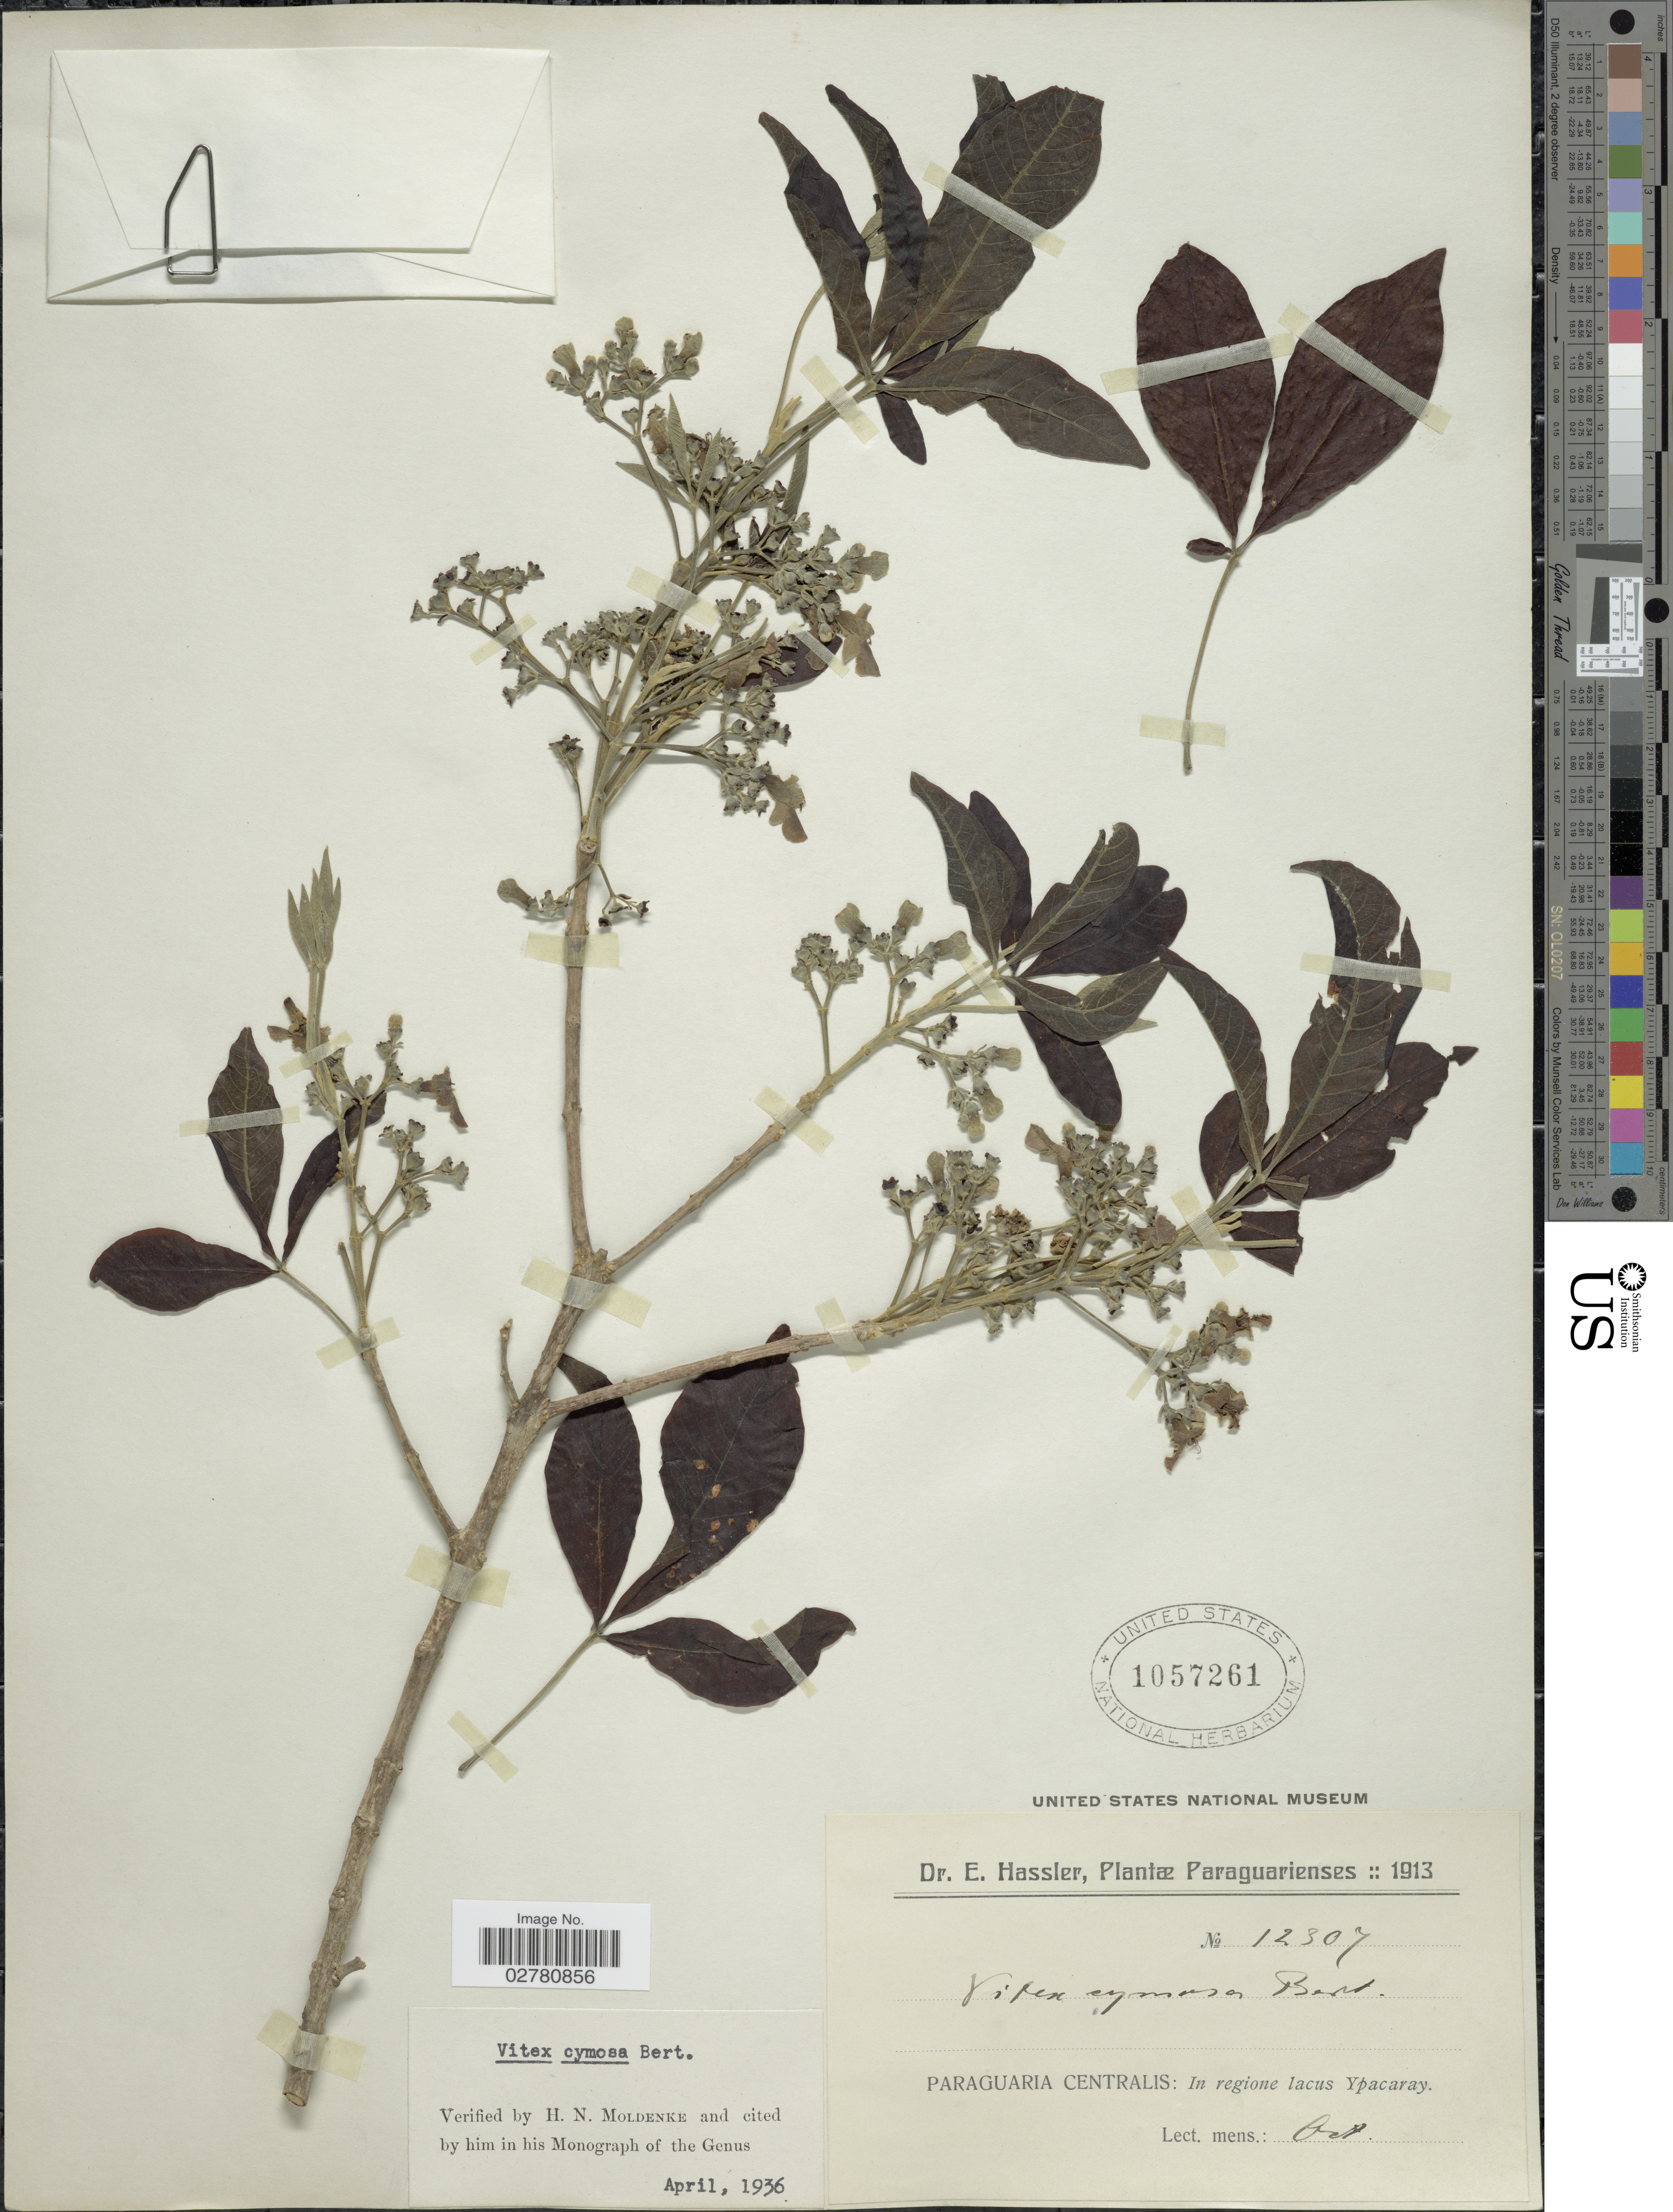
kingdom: Plantae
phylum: Tracheophyta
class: Magnoliopsida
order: Lamiales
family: Lamiaceae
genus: Vitex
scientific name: Vitex cymosa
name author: Bertero ex Spreng.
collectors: E. Hassler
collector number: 12307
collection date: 1913-10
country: Paraguay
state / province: Paraguari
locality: Paraguaria Centralis: In regione lacus Ypacaray.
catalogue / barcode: US 1057261